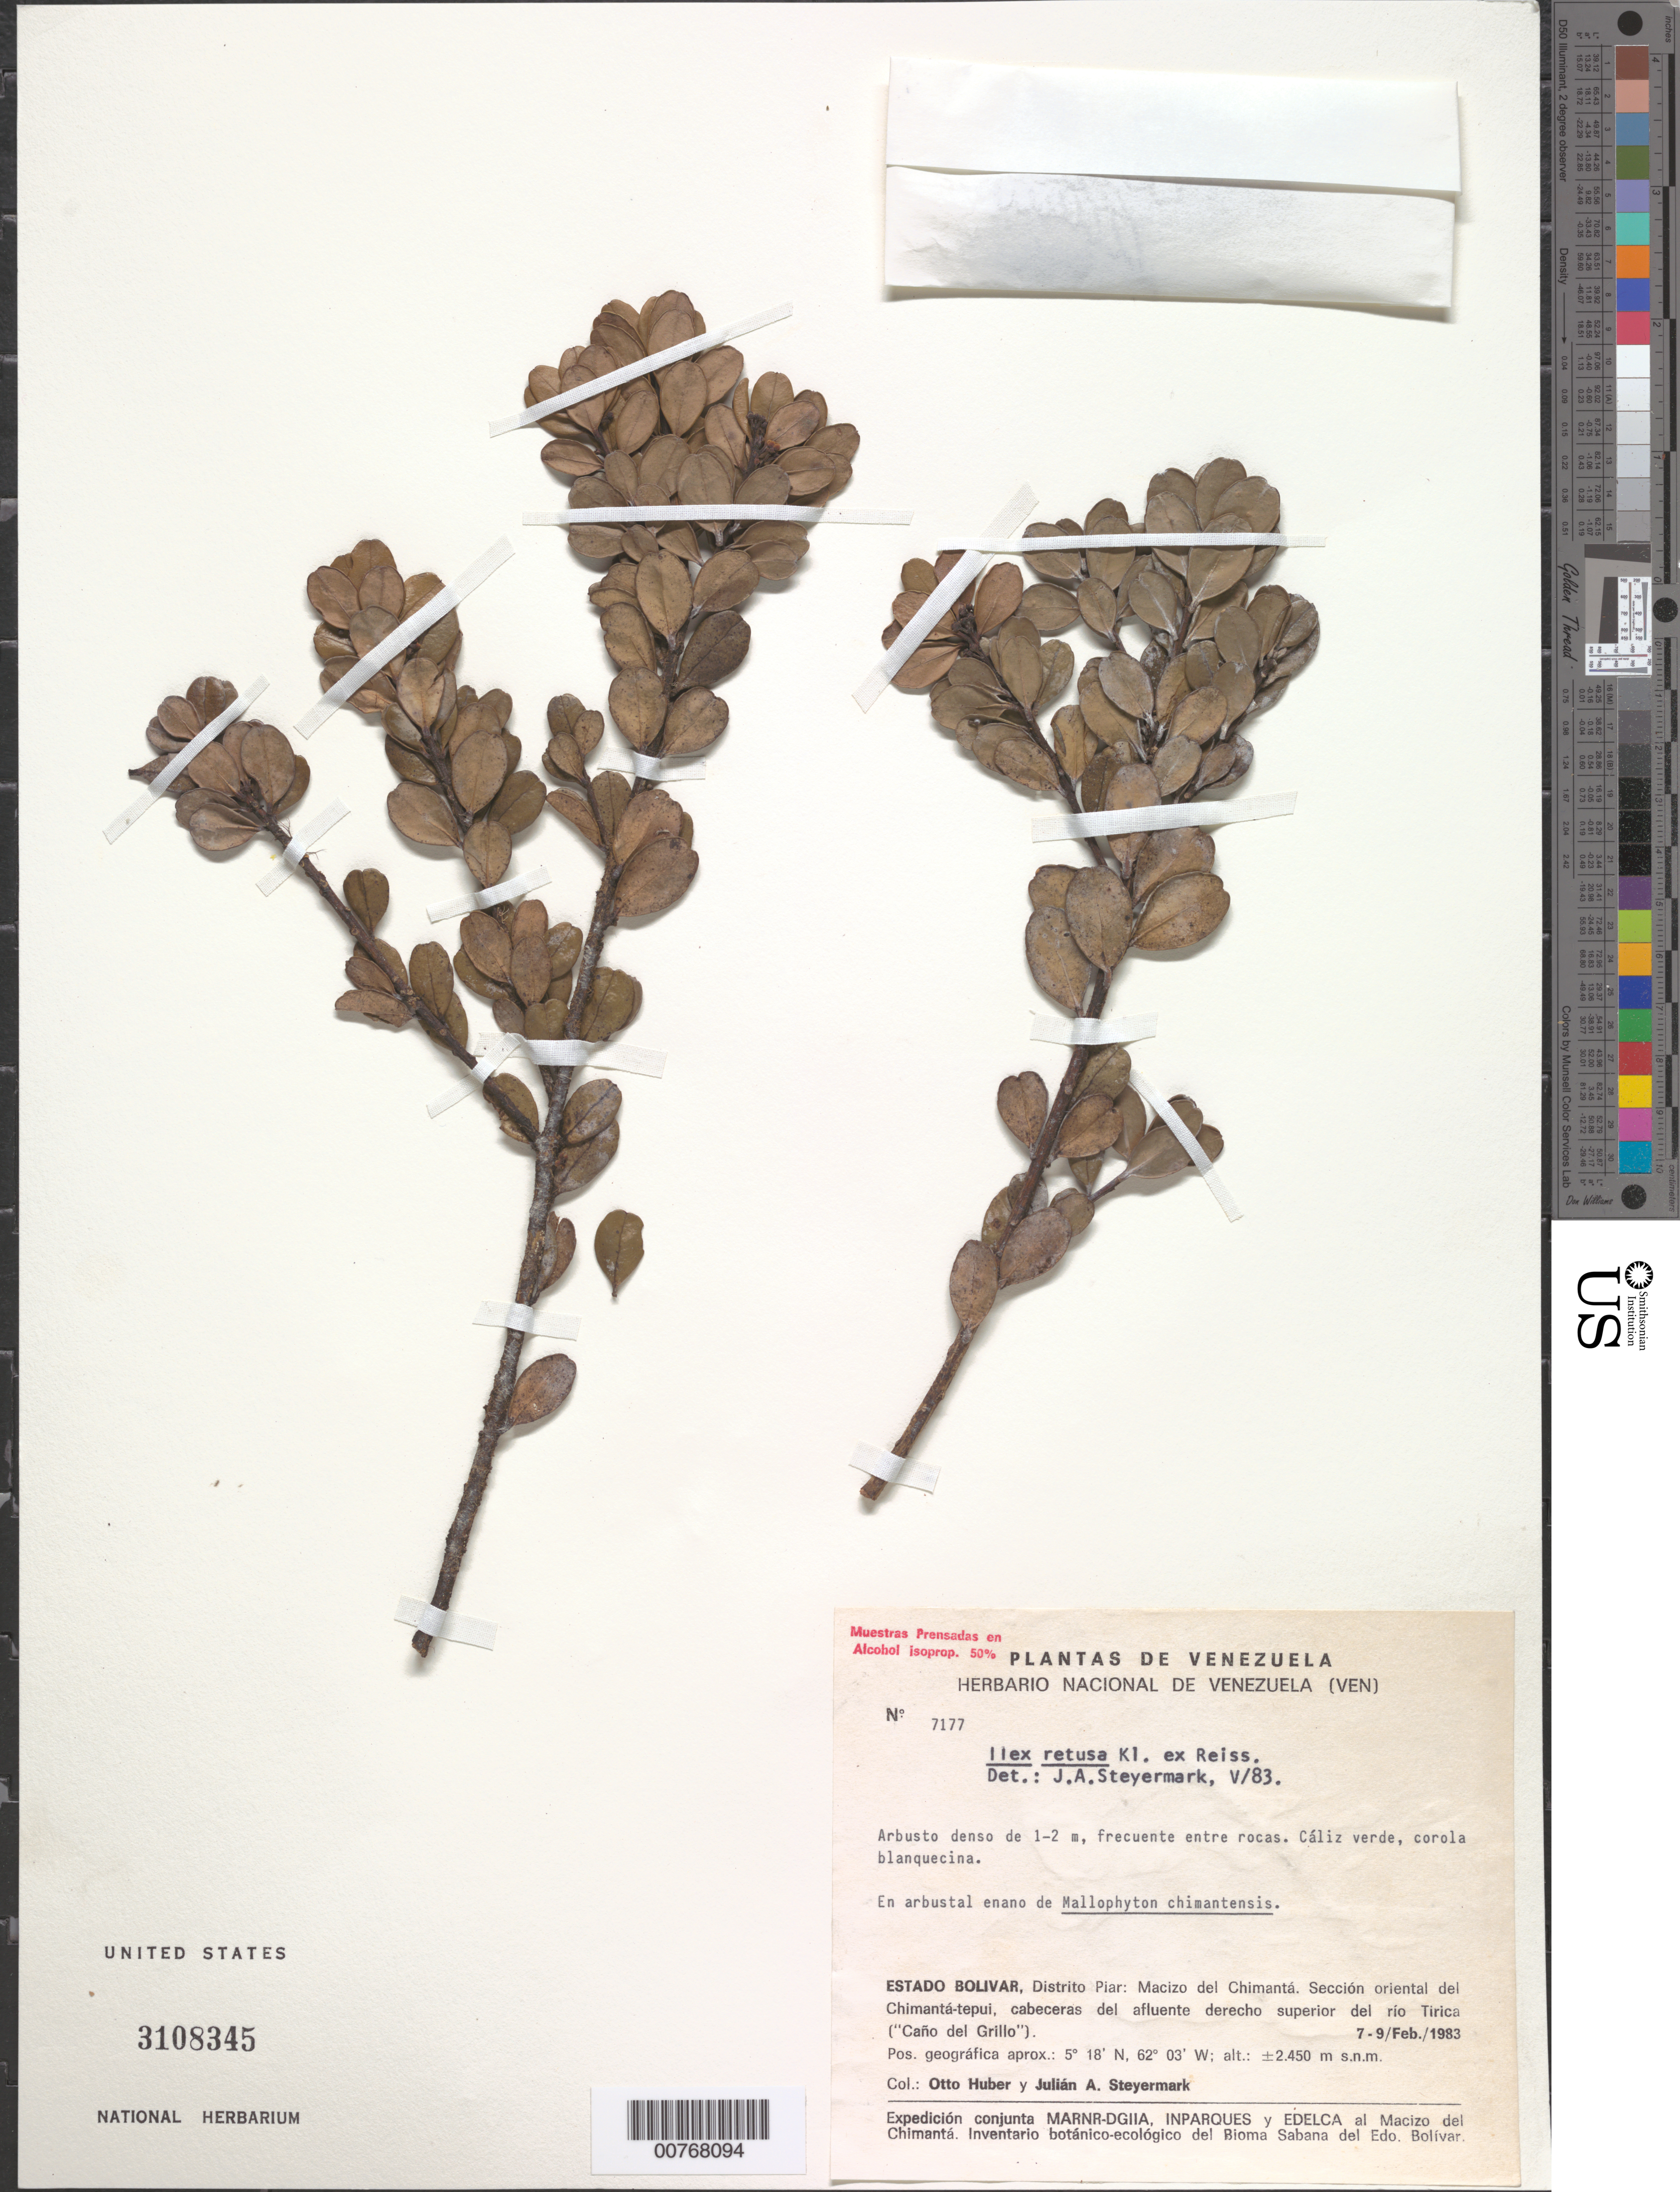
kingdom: Plantae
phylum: Tracheophyta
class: Magnoliopsida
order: Aquifoliales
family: Aquifoliaceae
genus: Ilex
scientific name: Ilex retusa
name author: Klotzsch ex Reissek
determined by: Steyermark, Julian A., (VEN)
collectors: O. Huber & J. Steyermark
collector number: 7177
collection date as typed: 7-Feb-83 to 9-Feb-83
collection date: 1983-02-07/1983-02-09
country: Venezuela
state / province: Bolívar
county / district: Piar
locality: Macizo del Chimantá, sección oriental del Chimantá-tepuí; cabeceras del afluente derecho superíor del río Tirica ("Caño del Grillo").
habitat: On rocks in dwarf shrub zone of Mallophyton chimatensis (entre rocas, en arbustal enano de Mallophyton chimantensis)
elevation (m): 2450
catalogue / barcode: US 3108345